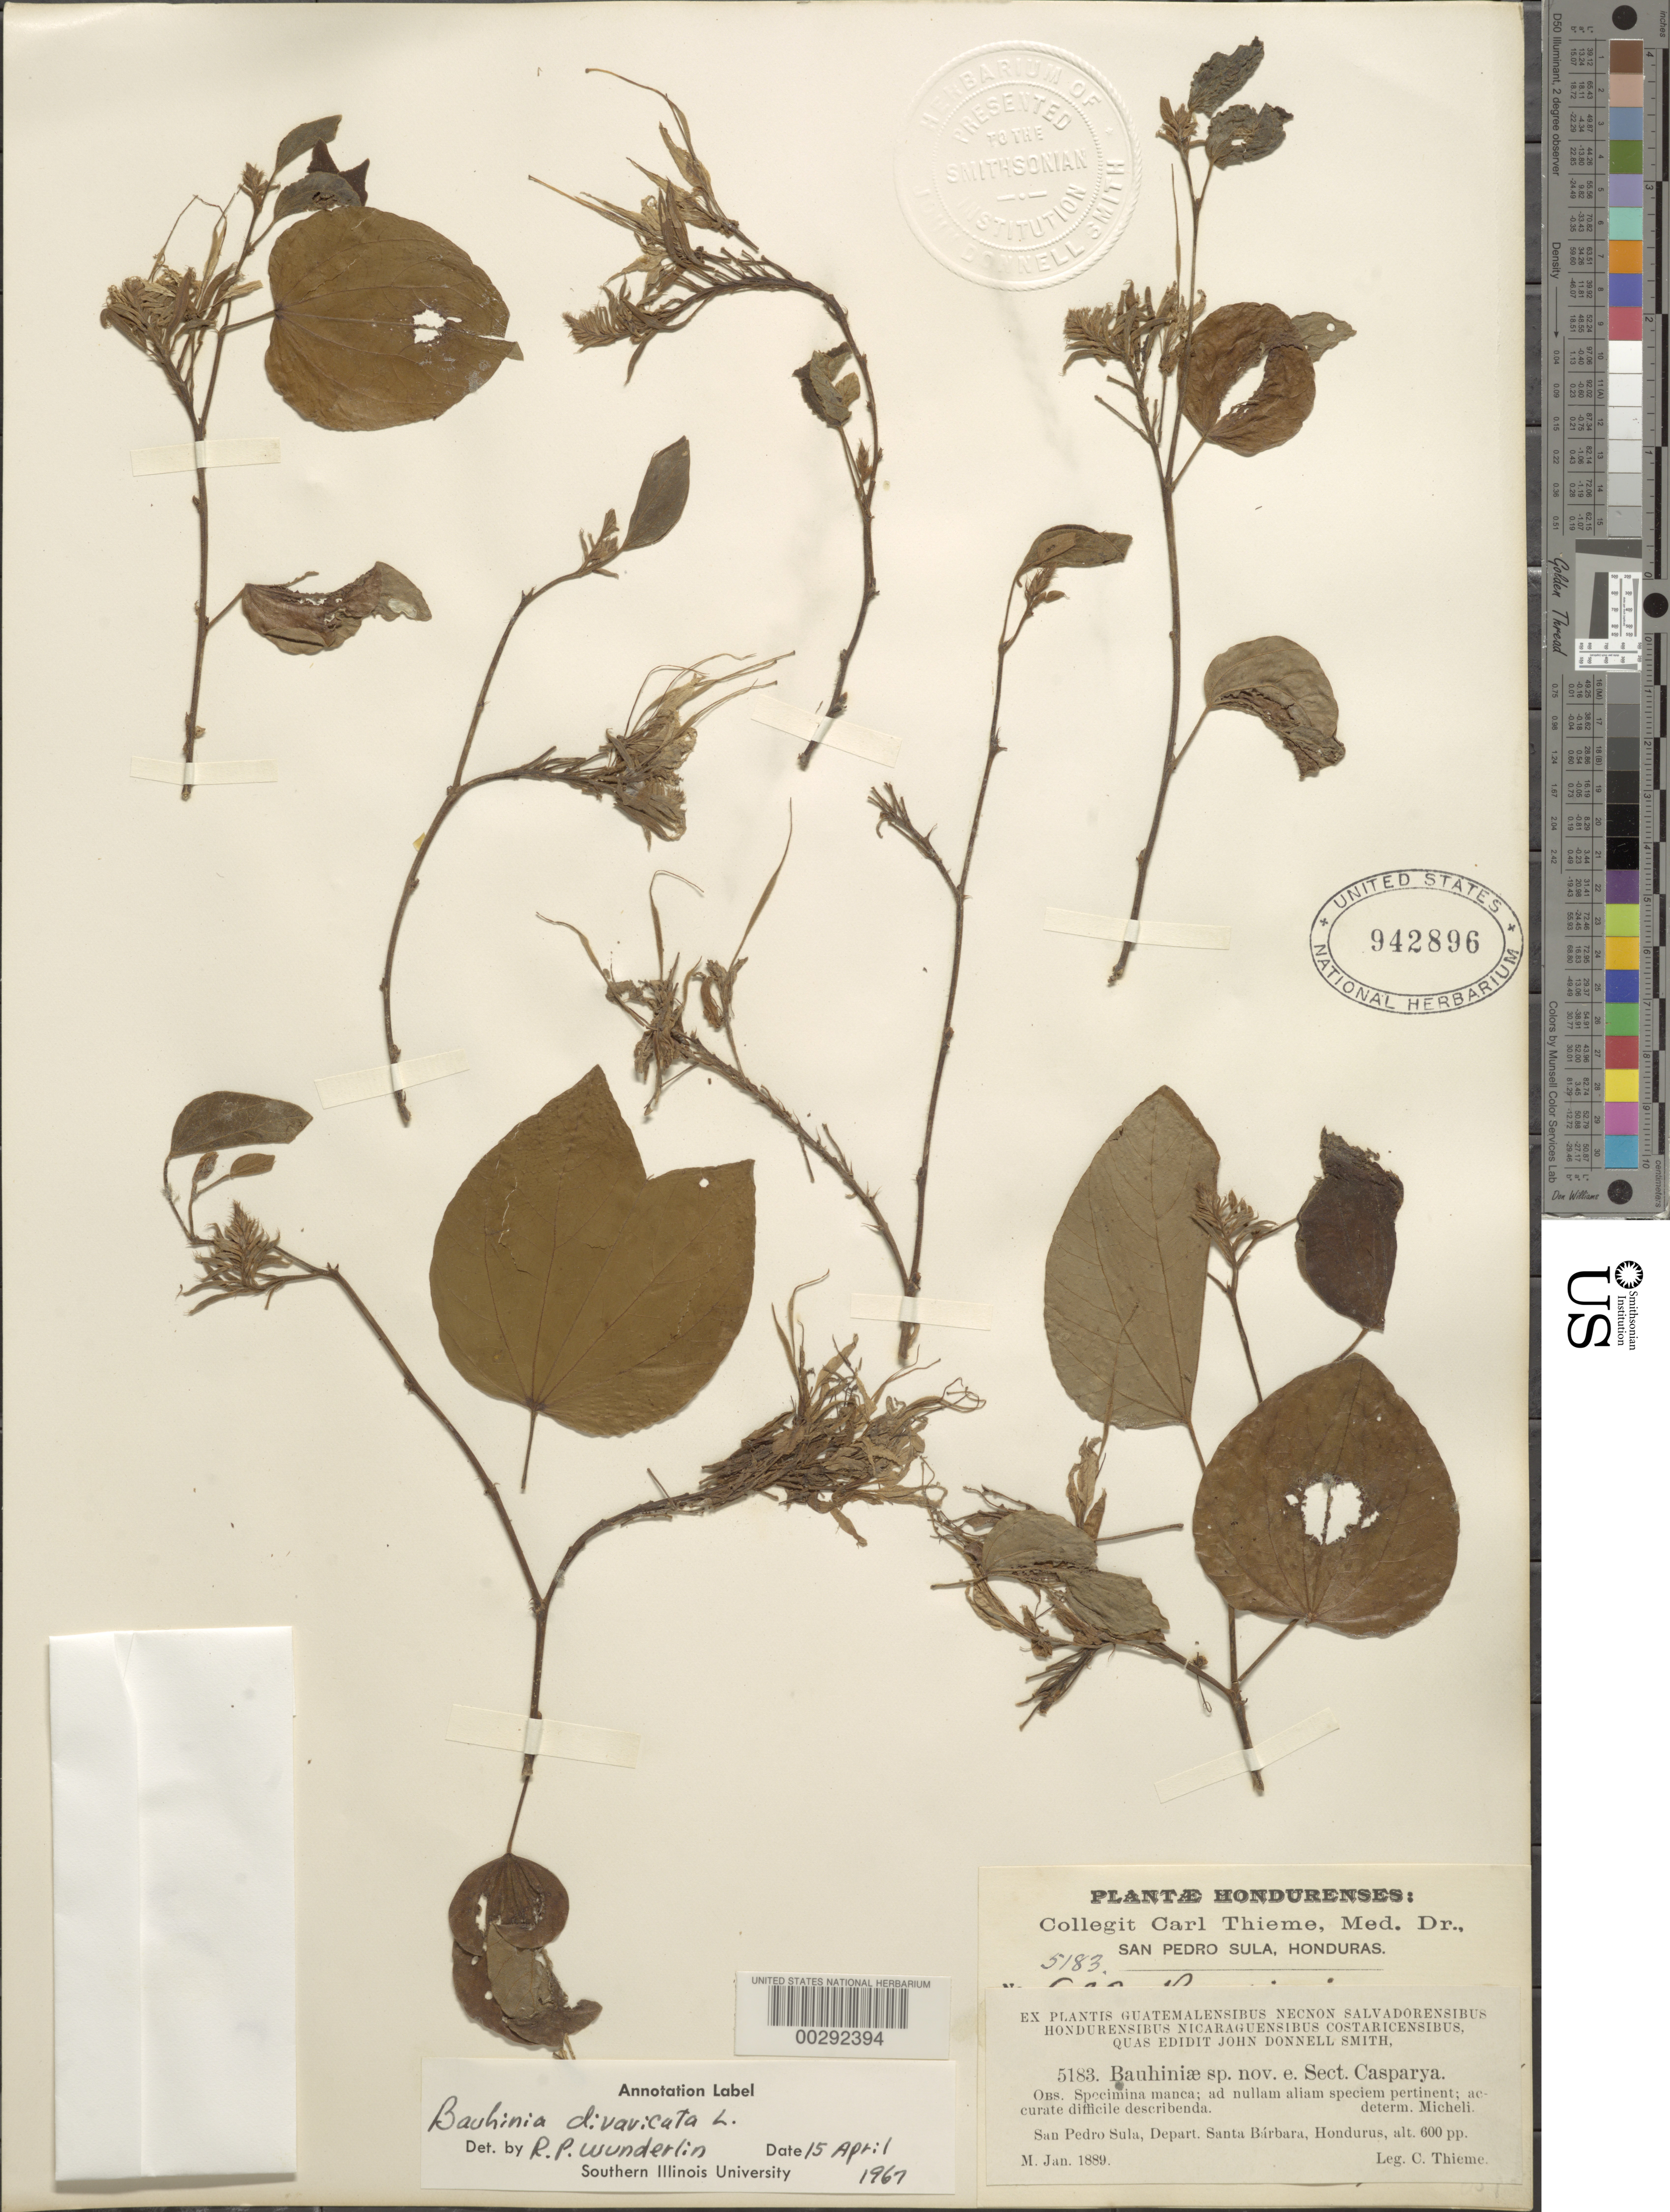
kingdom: Plantae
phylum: Tracheophyta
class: Magnoliopsida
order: Fabales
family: Fabaceae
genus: Bauhinia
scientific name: Bauhinia divaricata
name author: L.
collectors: C. Thieme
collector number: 5183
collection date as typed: Jan 1889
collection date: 1889-01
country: Honduras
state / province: Santa Bárbara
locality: San Pedro Sula (S of Progresso)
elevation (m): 183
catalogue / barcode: US 942896